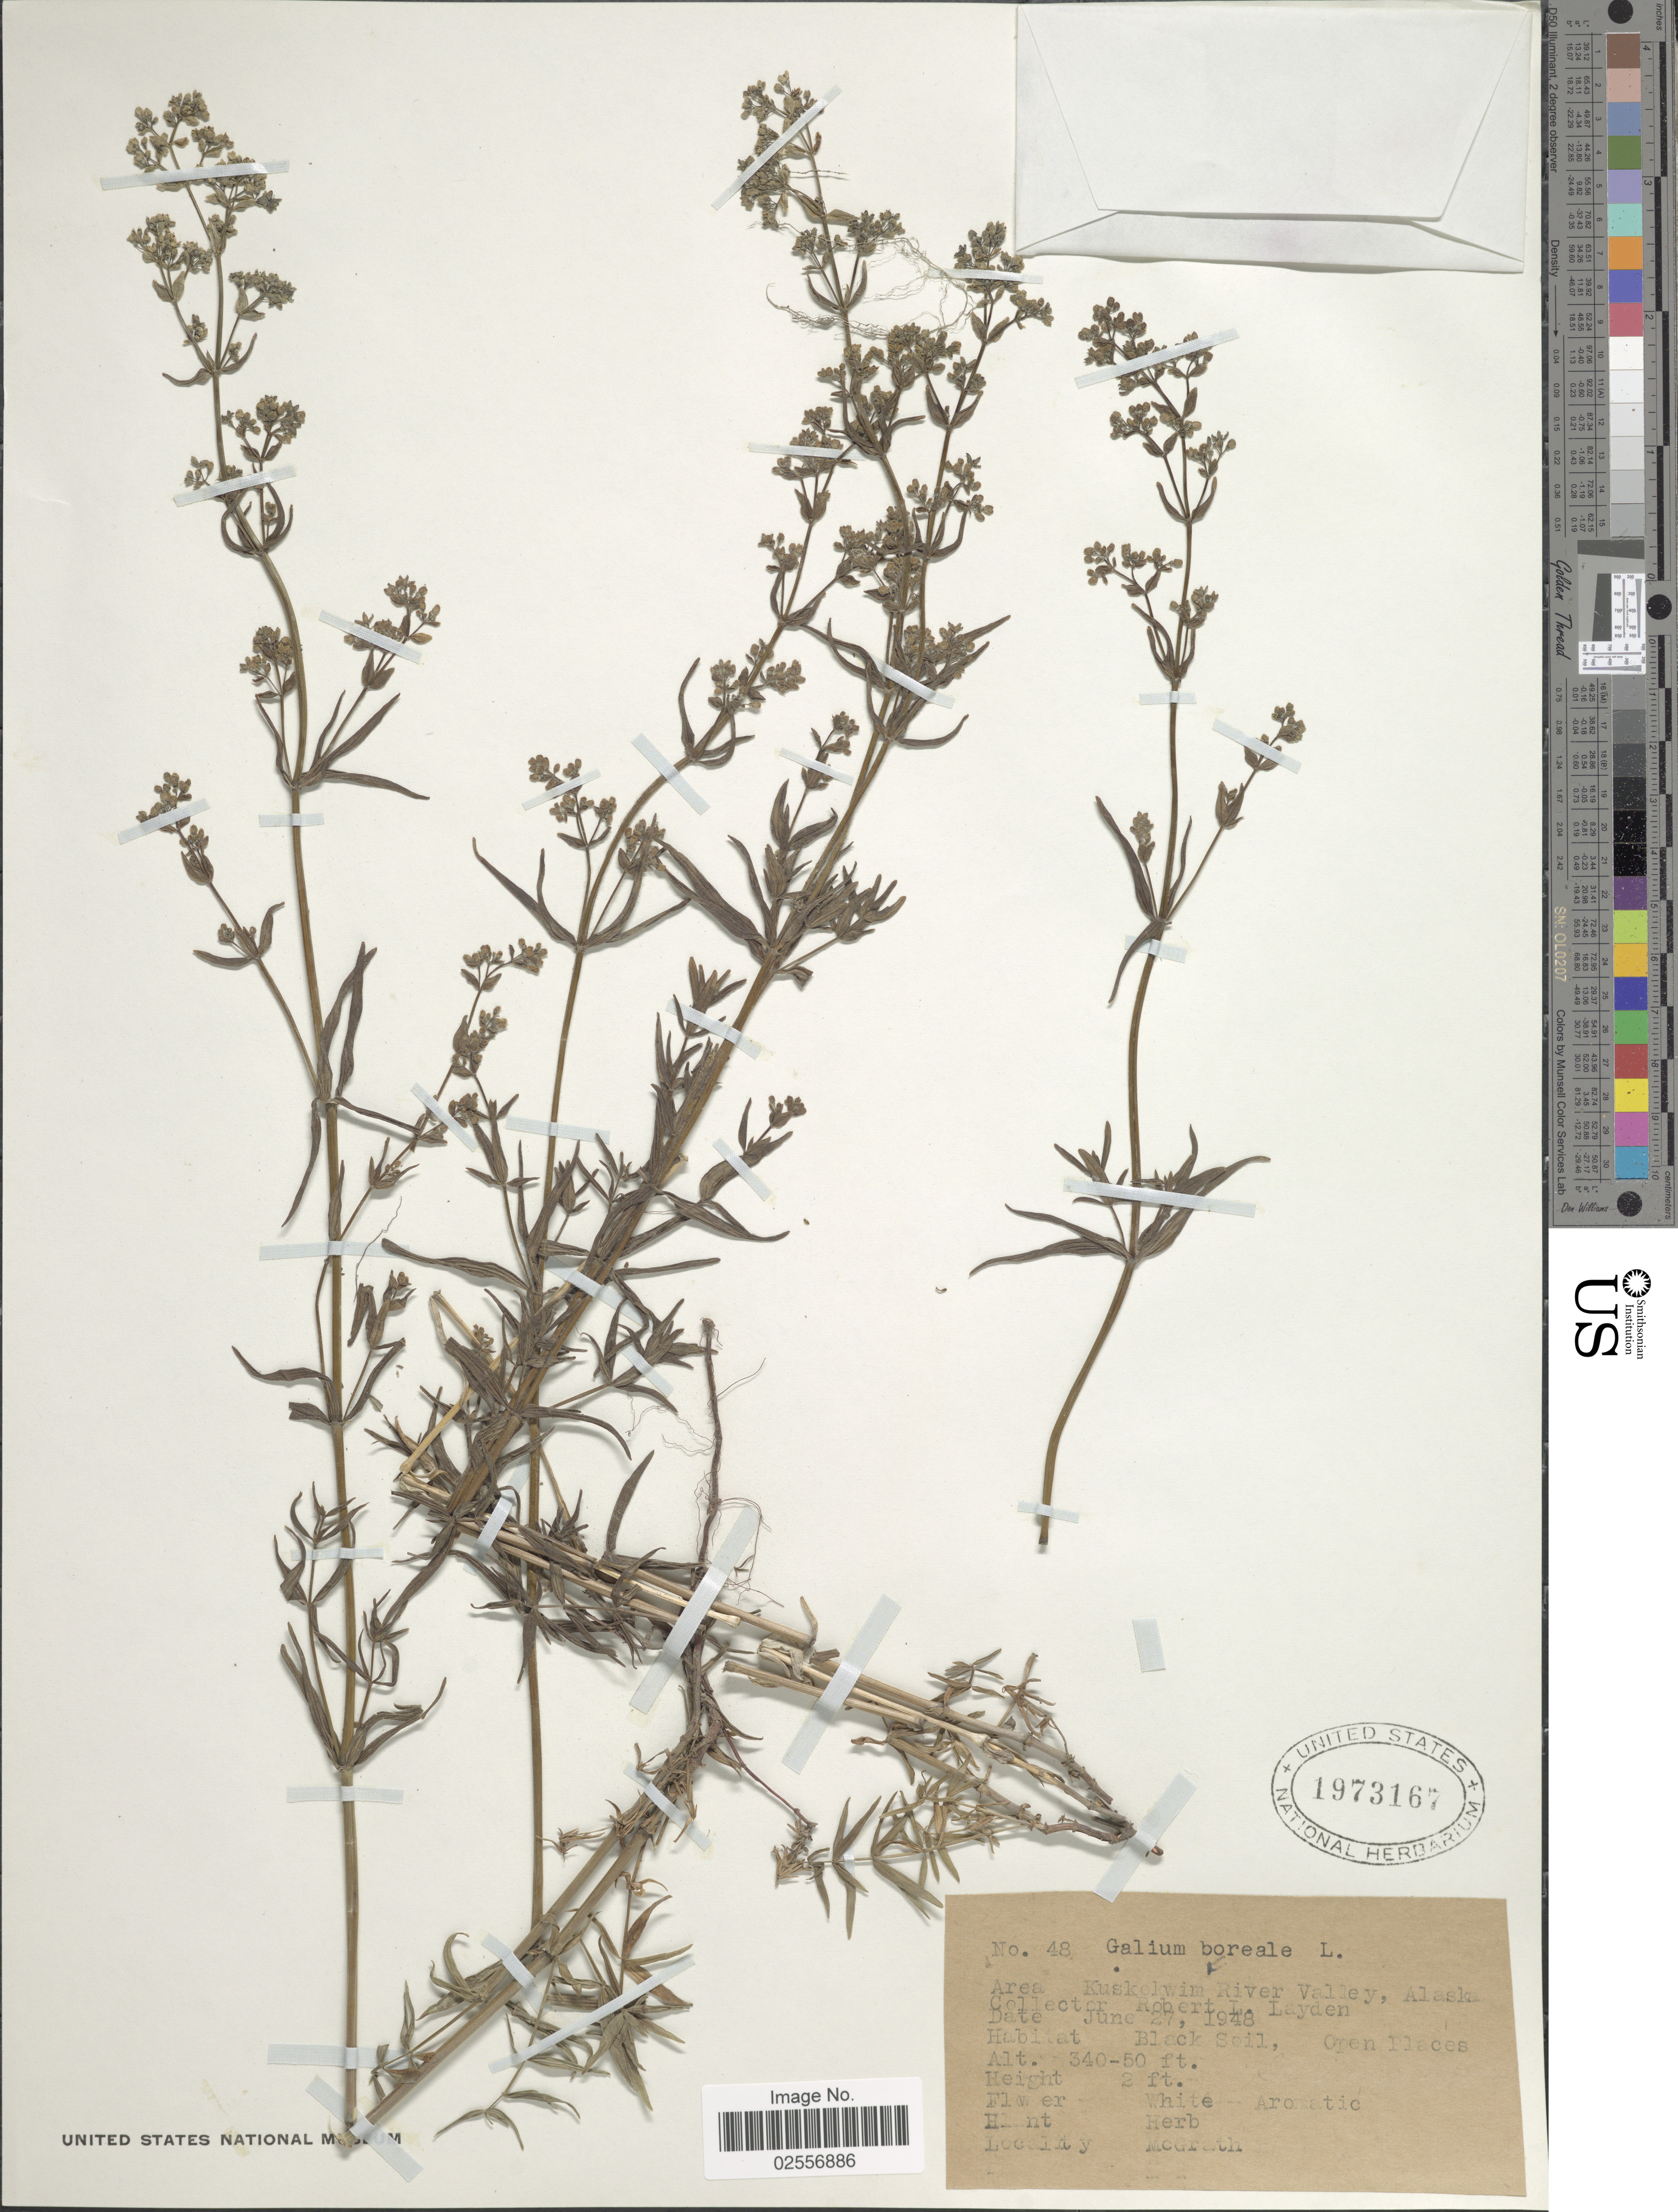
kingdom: Plantae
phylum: Tracheophyta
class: Magnoliopsida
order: Gentianales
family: Rubiaceae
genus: Galium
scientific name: Galium boreale L.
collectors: R. Layden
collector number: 48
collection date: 1948-06-27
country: United States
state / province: Alaska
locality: Area Kuskolwim River Valley, McGrath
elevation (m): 15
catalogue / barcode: US 1973167